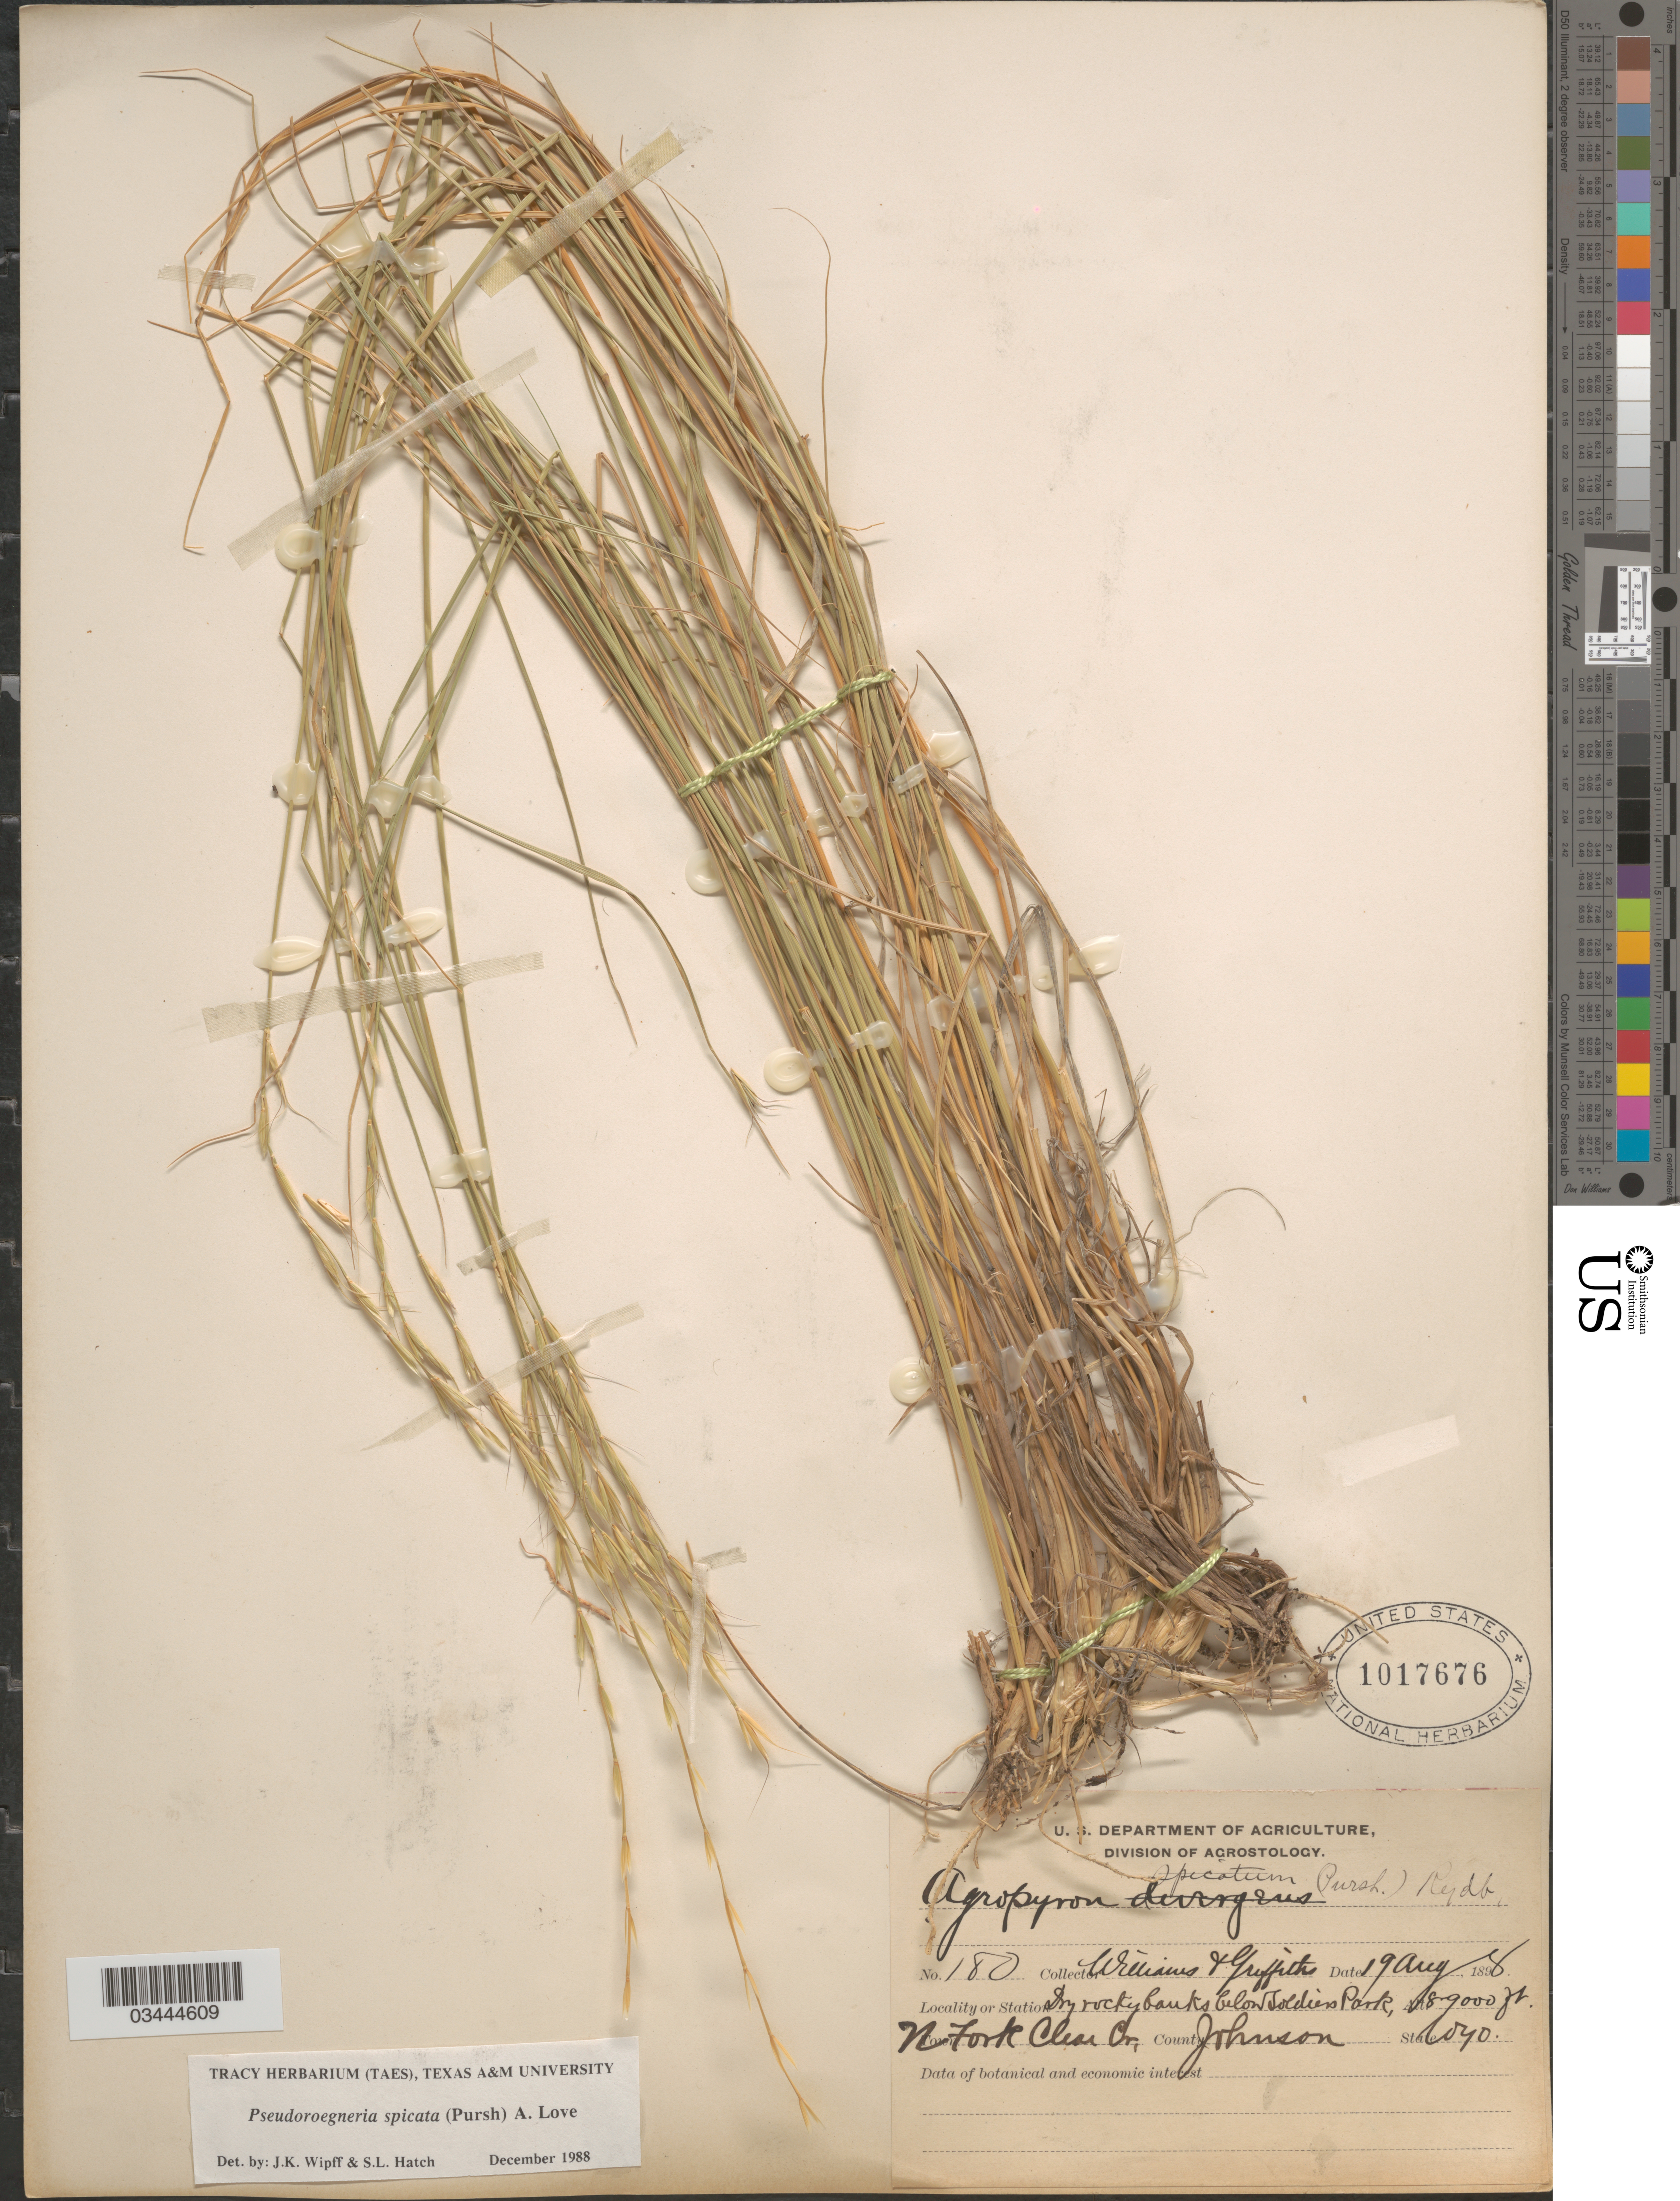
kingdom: Plantae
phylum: Tracheophyta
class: Liliopsida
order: Poales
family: Poaceae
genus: Pseudoroegneria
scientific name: Pseudoroegneria spicata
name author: (Pursh) Á. Löve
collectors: -- Williams & -- Griffiths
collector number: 180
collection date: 1898-08-19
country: United States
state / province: Wyoming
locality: Dry rocky banks below Soldiers Park. N. Fork. Clear Cr. County Johnson.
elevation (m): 2438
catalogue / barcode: US 1017676